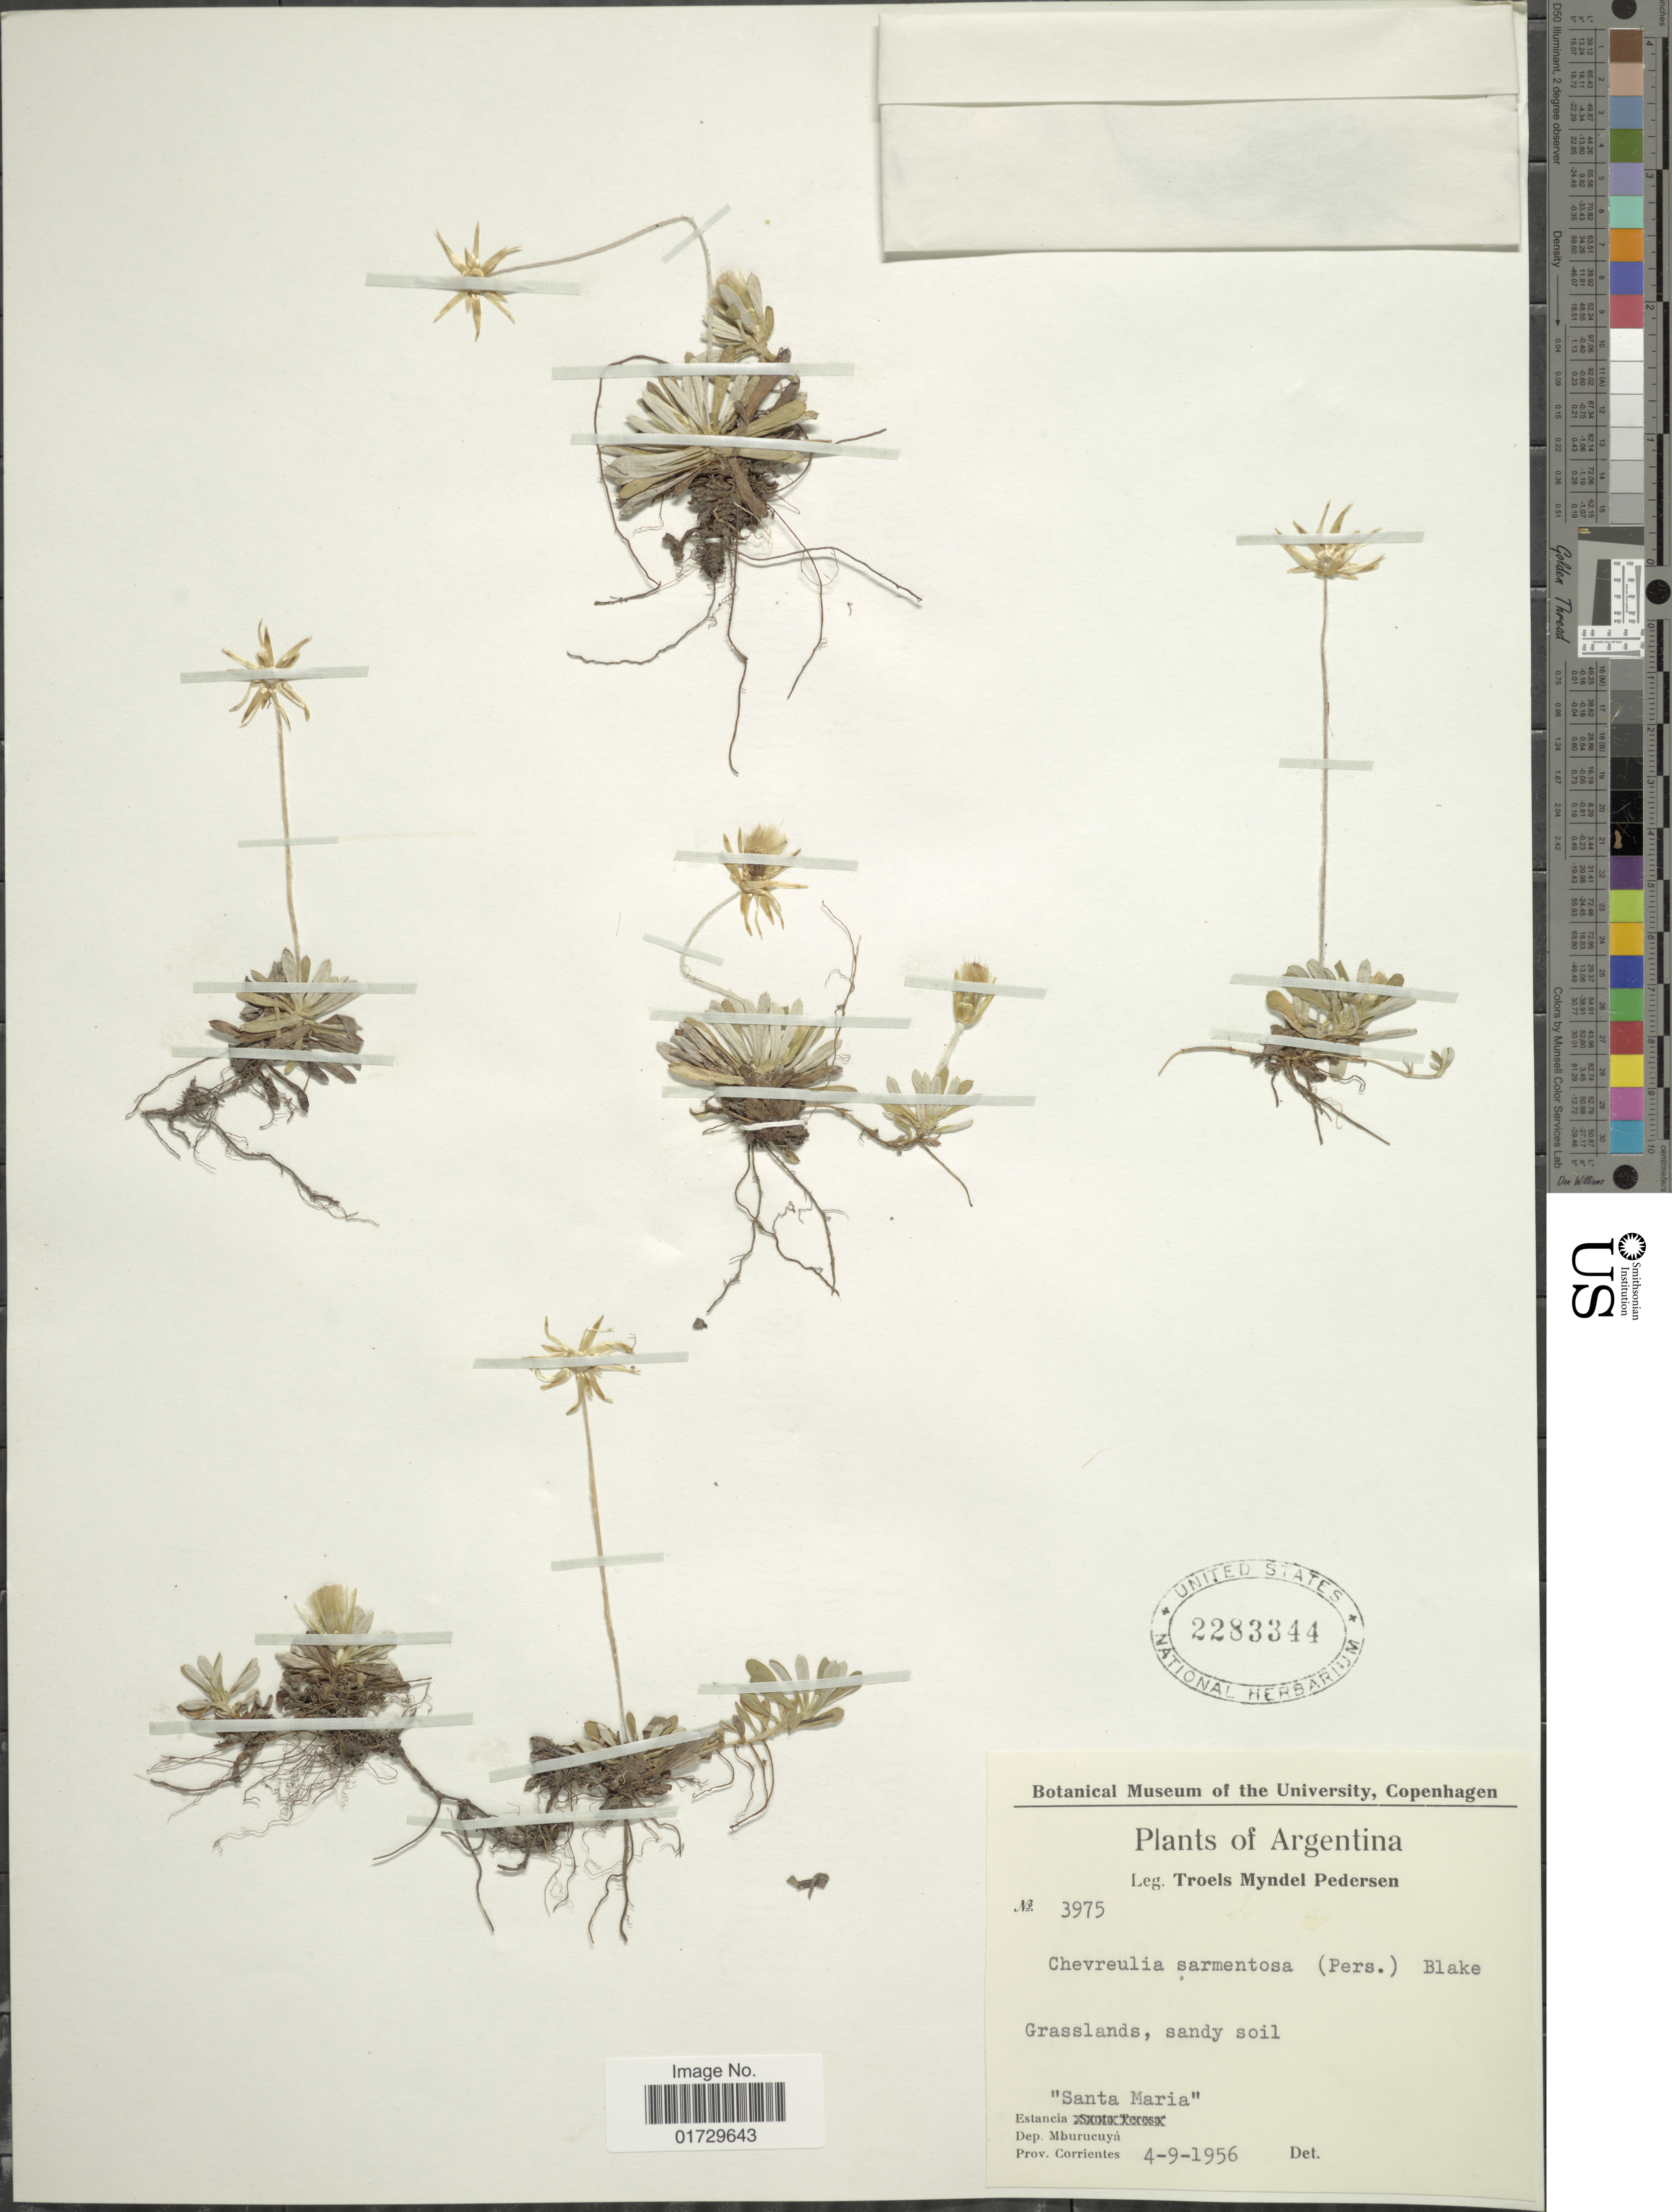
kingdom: Plantae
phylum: Tracheophyta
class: Magnoliopsida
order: Asterales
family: Asteraceae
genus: Chevreulia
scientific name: Chevreulia sarmentosa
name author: (Pers.) S.F. Blake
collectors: T. Pederson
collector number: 3975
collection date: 1956-09-04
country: Argentina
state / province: Corrientes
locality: Estancia "Santa Maria" Dep. Mburucuyá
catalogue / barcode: US 2283344